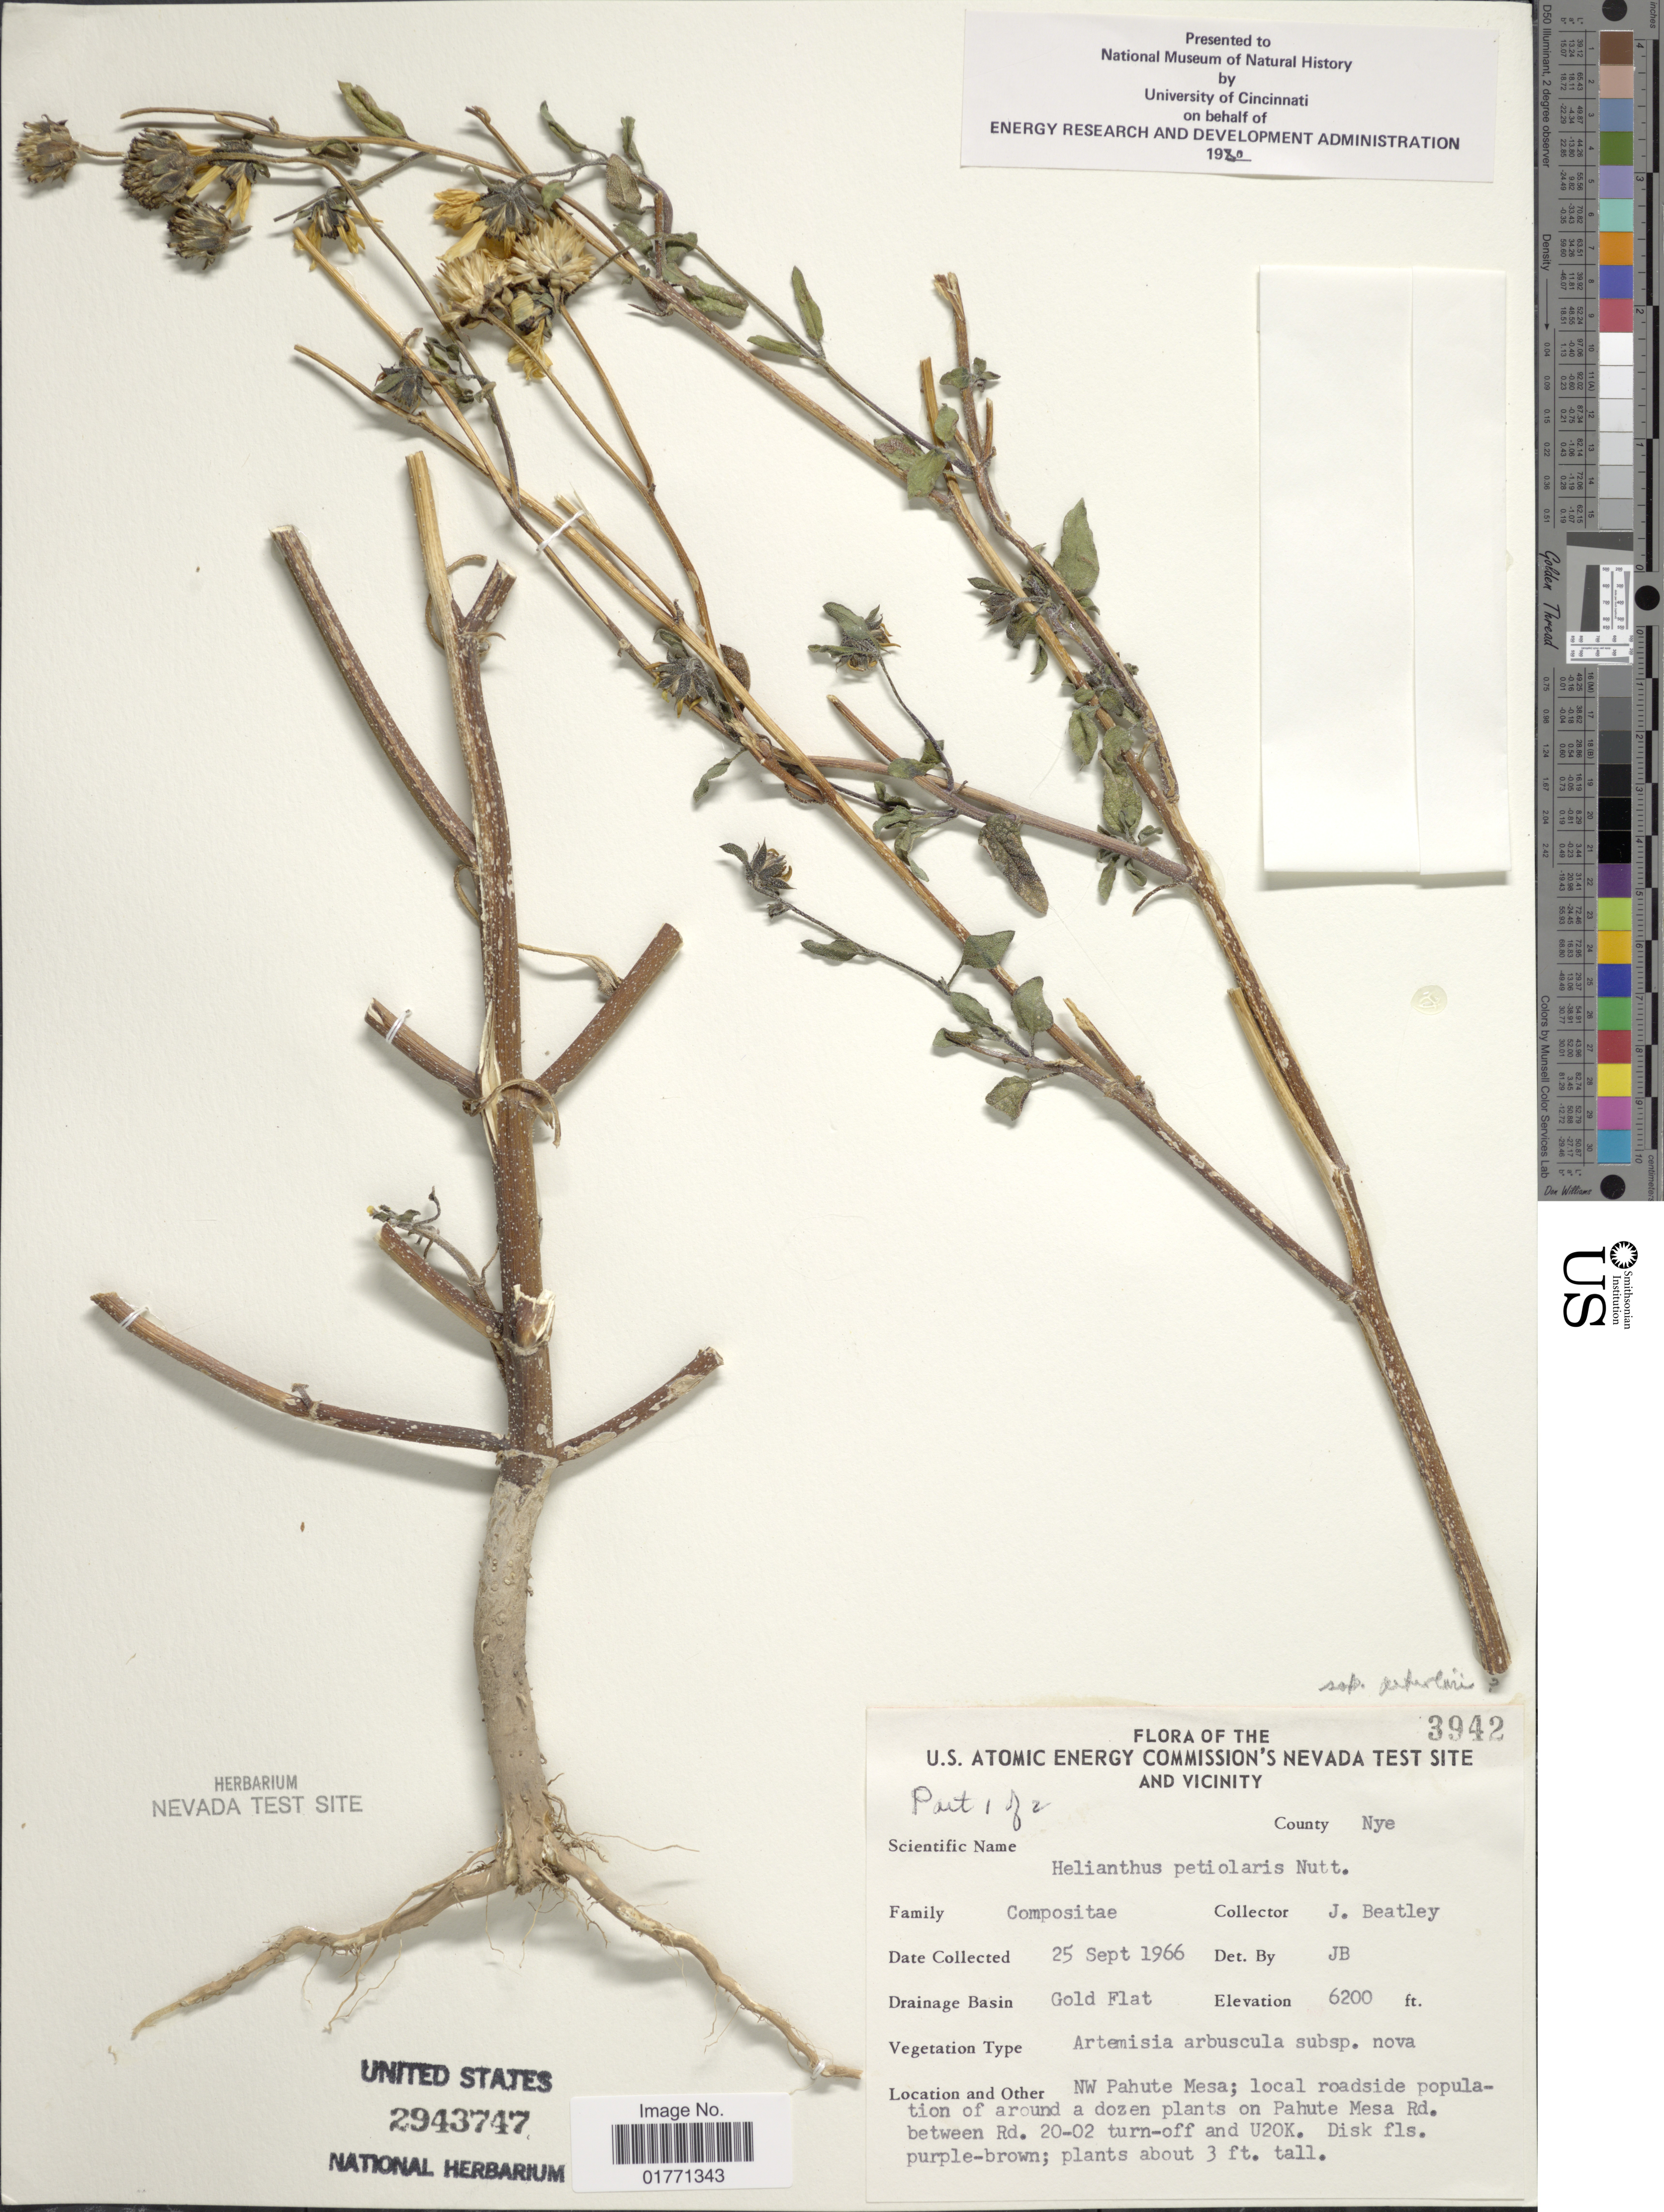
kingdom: Plantae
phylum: Tracheophyta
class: Magnoliopsida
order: Asterales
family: Asteraceae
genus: Helianthus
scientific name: Helianthus petiolaris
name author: Nutt.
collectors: J. C. Beatley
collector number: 3942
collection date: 1966-09-25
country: United States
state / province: Nevada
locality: U.S. Atomic Energy Commission's Nevada Test Site and vicinity, County Nye, Drainage Basin Gold Flat, NW pahute Mesa; local roadside population of around a dozen plants on Pahute Mesa Rd. between Rd. 20-02 turn-off and U20K.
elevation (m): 1890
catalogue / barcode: US 2943747